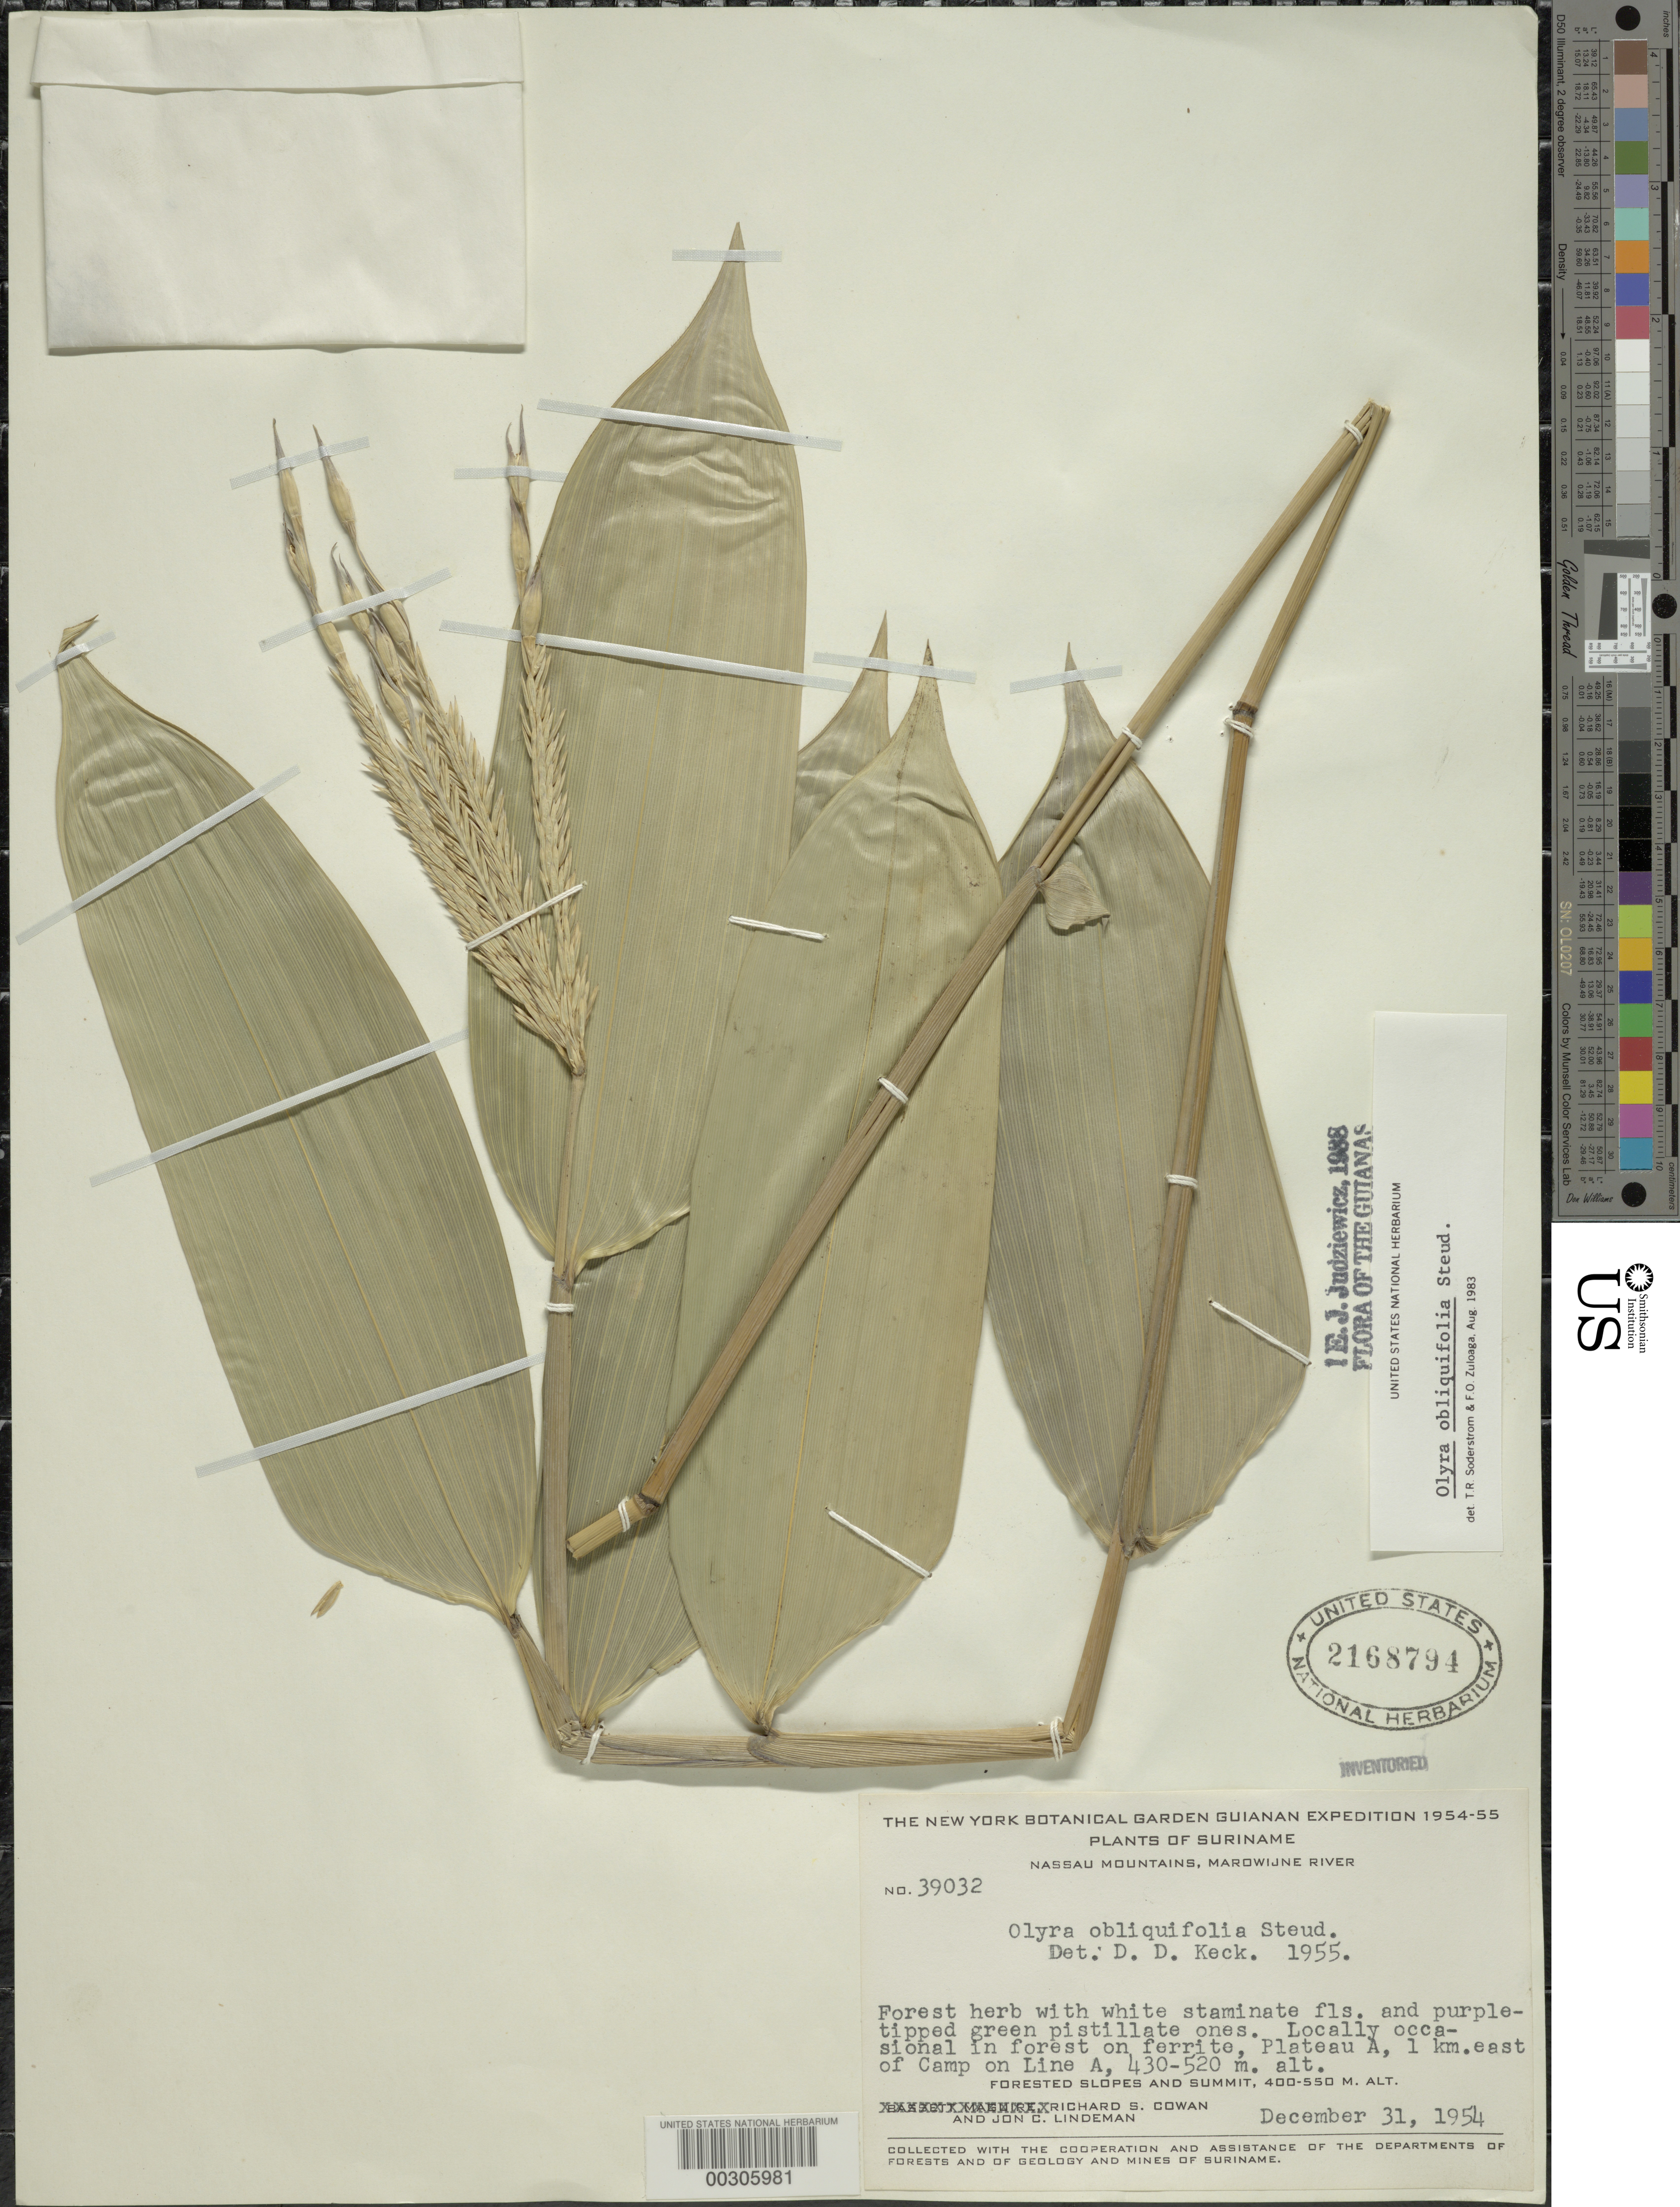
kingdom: Plantae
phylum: Tracheophyta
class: Liliopsida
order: Poales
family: Poaceae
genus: Olyra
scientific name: Olyra obliquifolia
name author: Steud.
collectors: R. S. Cowan & J. C. Lindeman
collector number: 39032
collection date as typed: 31 Dec 1954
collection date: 1954-12-31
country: Suriname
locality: Nassau mountains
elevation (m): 430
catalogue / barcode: US 2168794